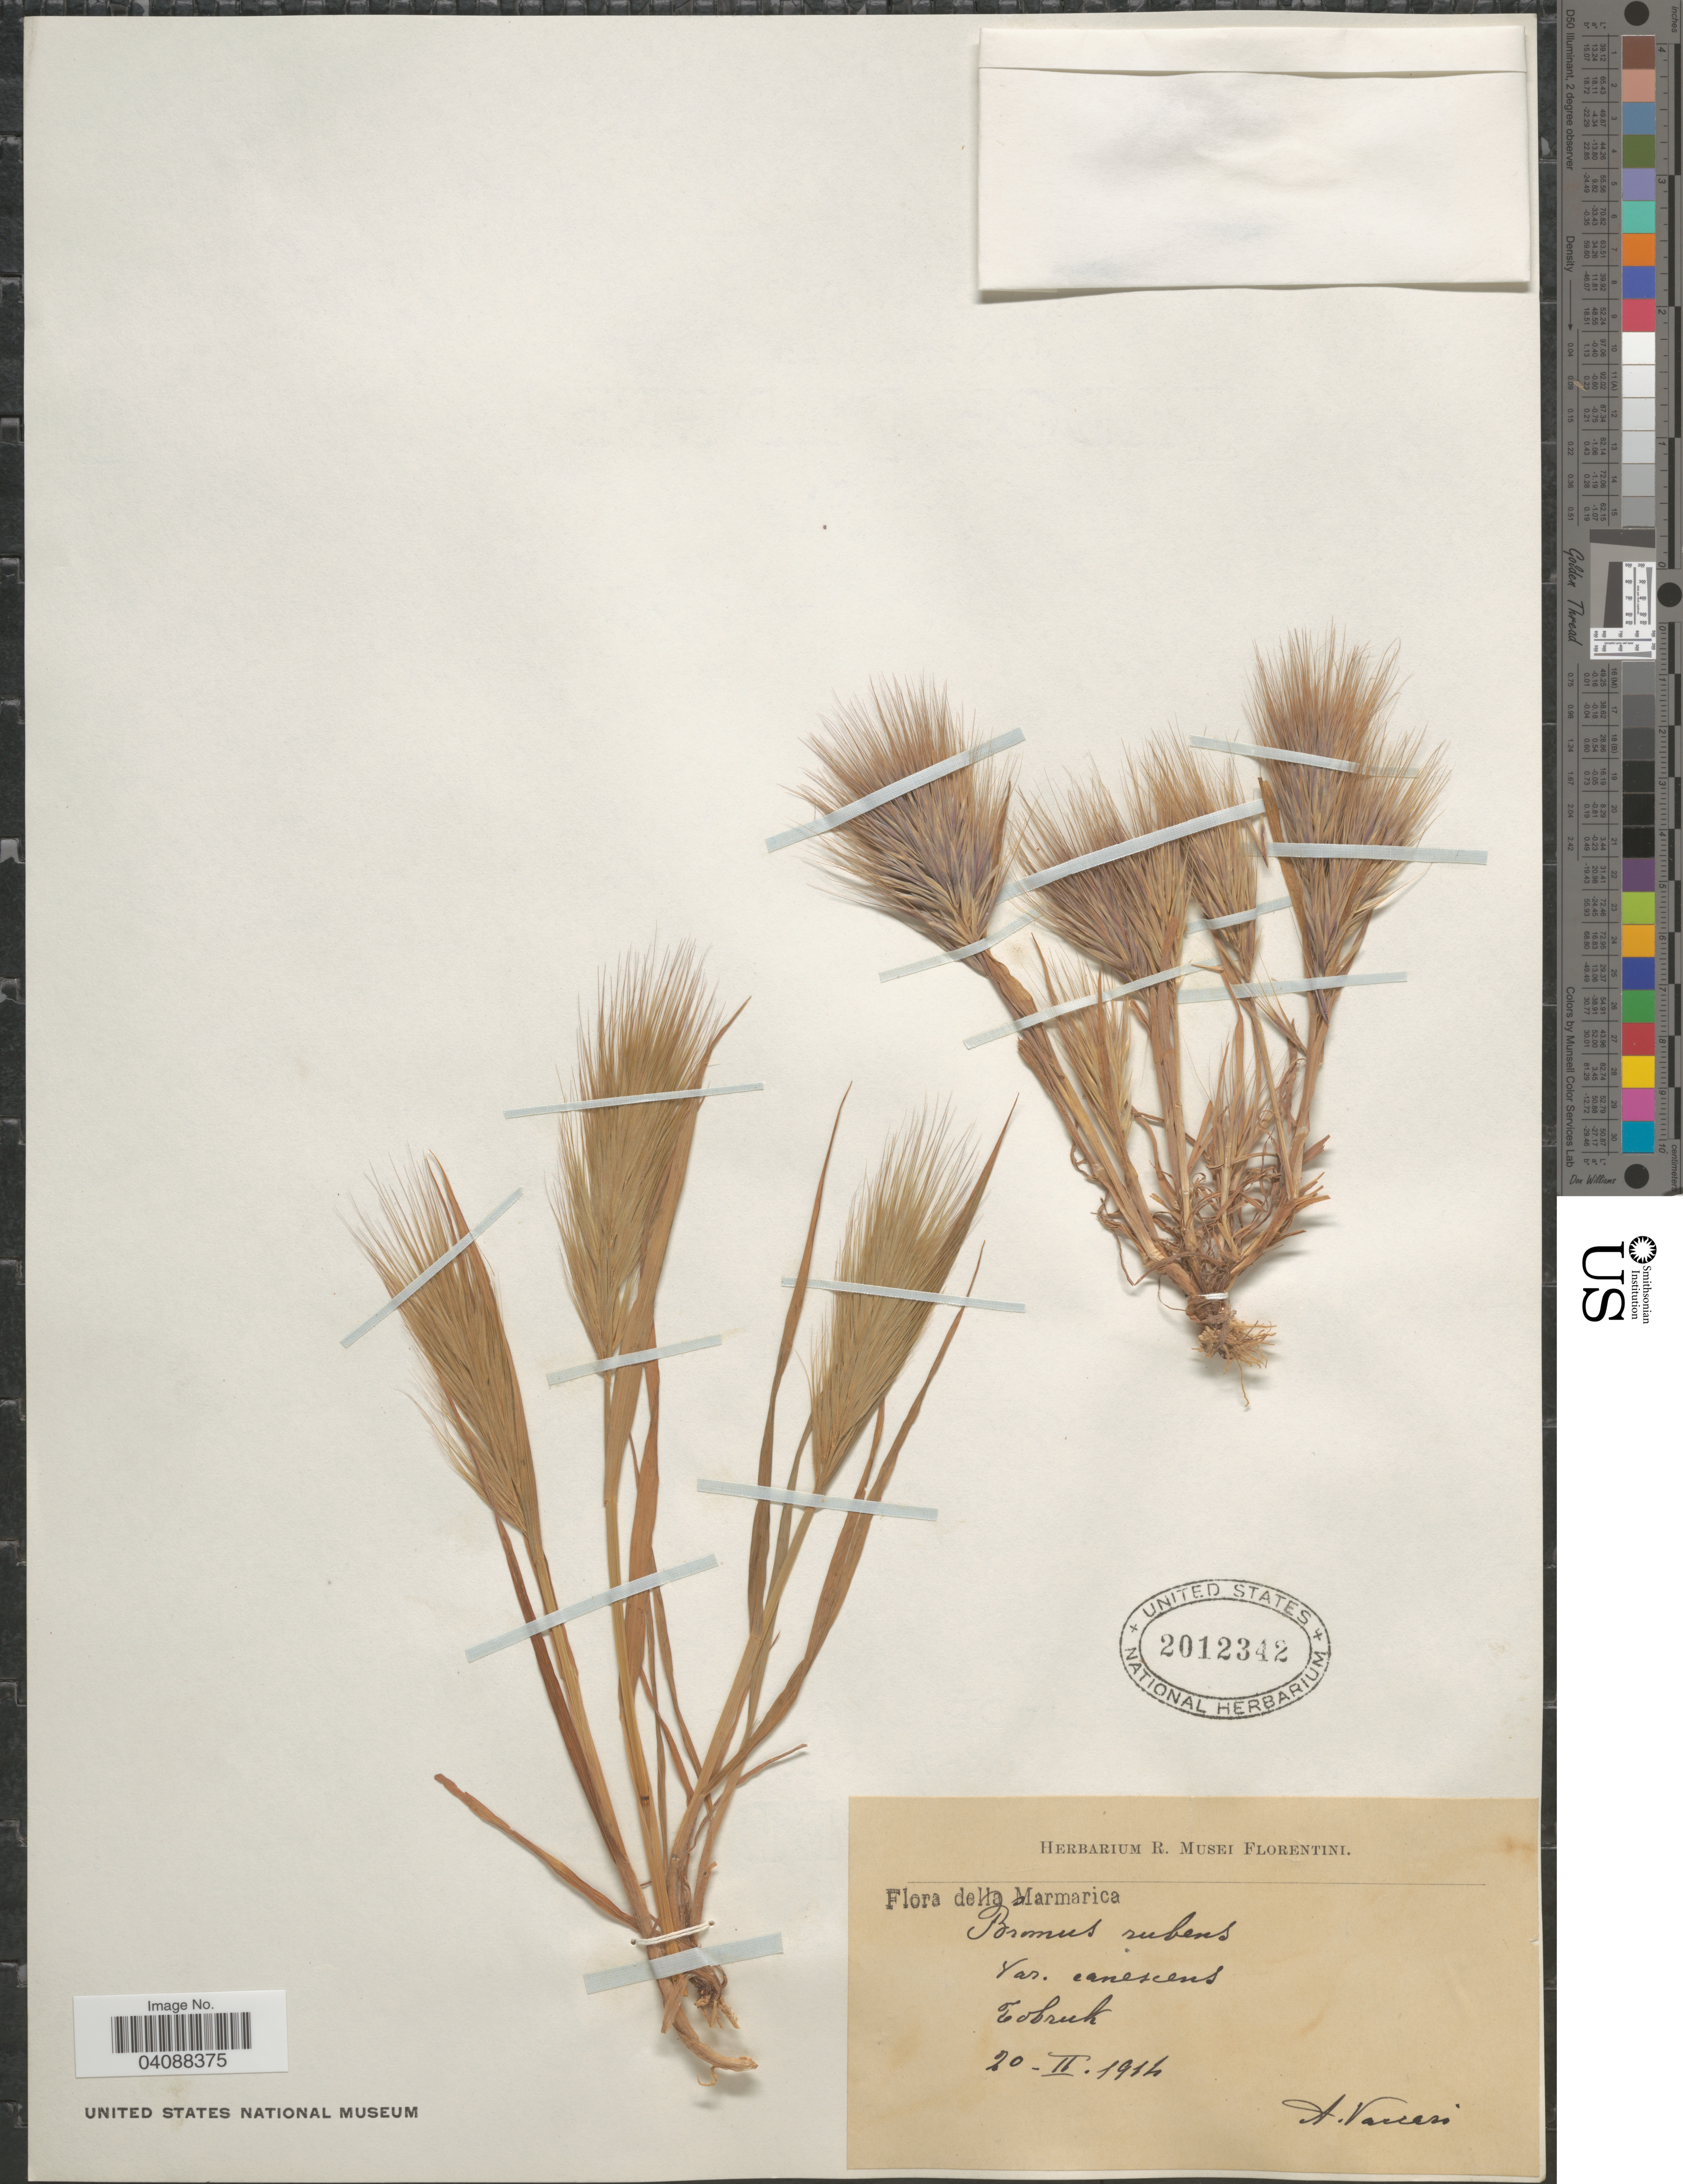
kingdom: Plantae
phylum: Tracheophyta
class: Liliopsida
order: Poales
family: Poaceae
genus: Bromus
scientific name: Bromus rubens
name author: L.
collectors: A. Vaceari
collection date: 1914-02-20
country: Libya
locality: Marmarica. Tobruk.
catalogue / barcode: US 2012342